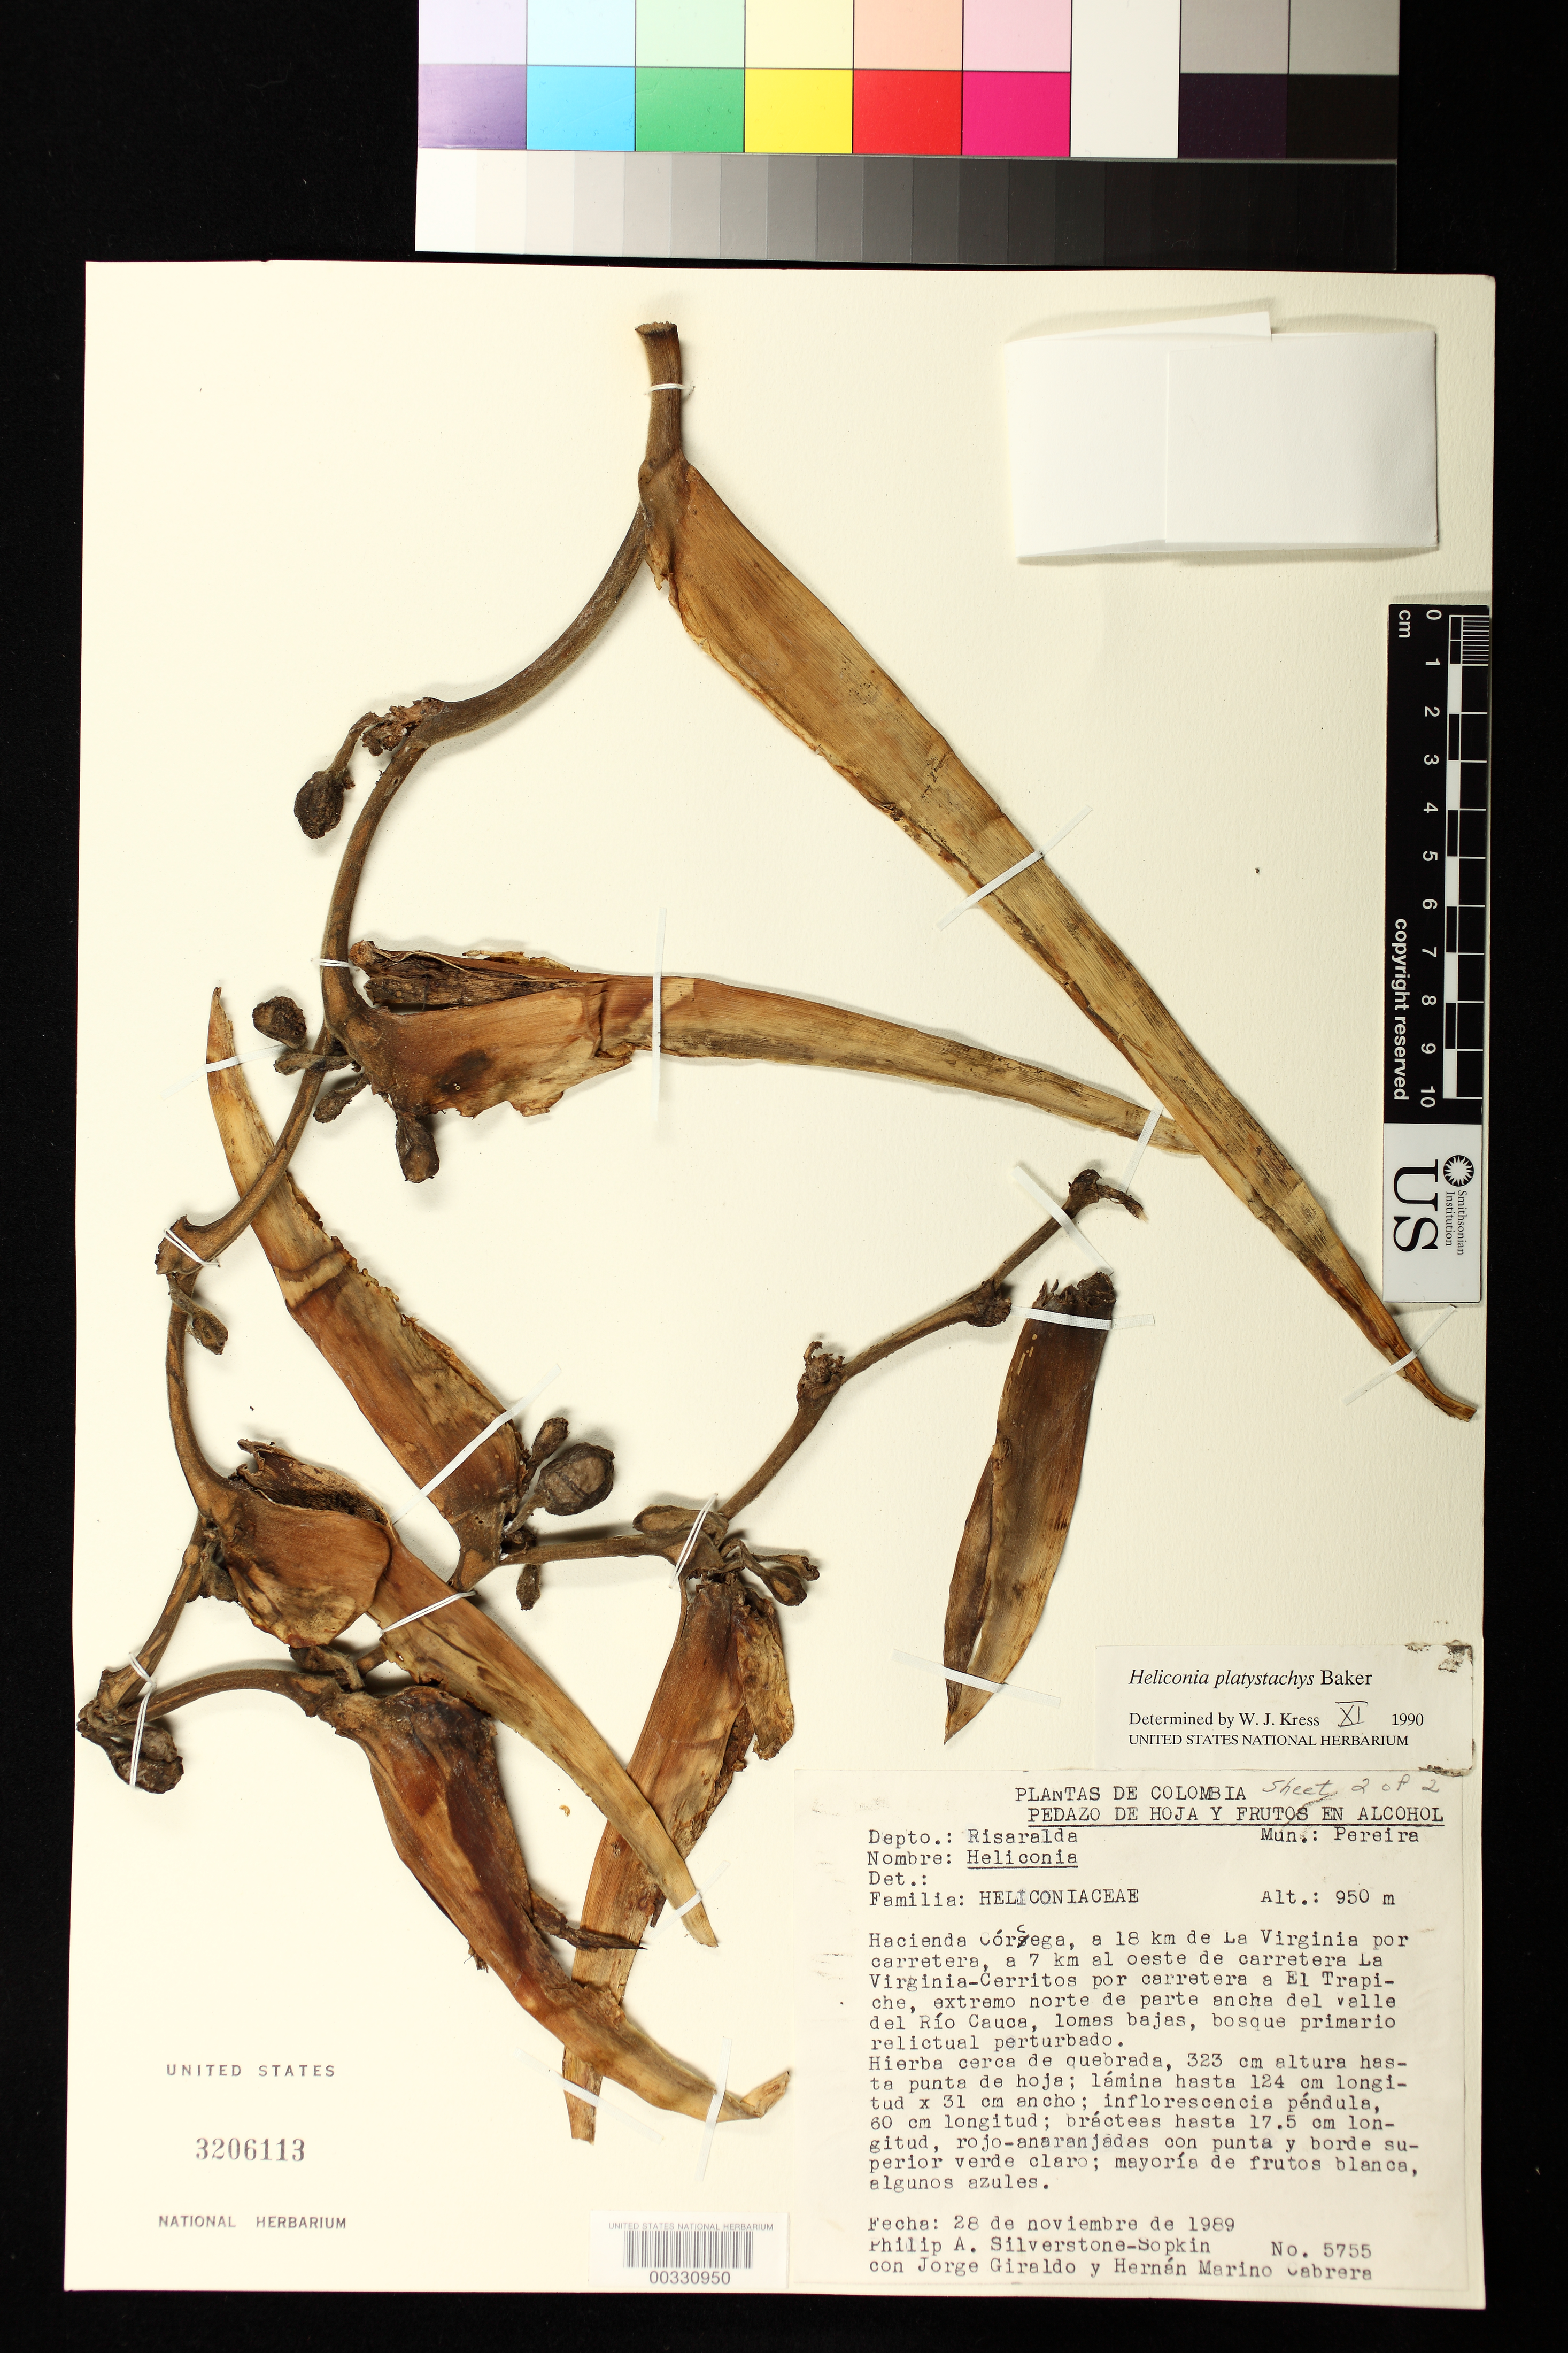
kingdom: Plantae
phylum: Tracheophyta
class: Liliopsida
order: Zingiberales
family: Heliconiaceae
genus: Heliconia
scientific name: Heliconia platystachys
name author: Baker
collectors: P. A. Silverstone-Sopkin, J. Giraldo & H. Cabrera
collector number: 5755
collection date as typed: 28 Nov 1989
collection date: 1989-11-28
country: Colombia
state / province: Risaralda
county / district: Pereira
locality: Mun of Pereira, Hacienda Corsega, 18 km from la Virginia by Highway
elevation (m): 950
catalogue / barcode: US 3206113